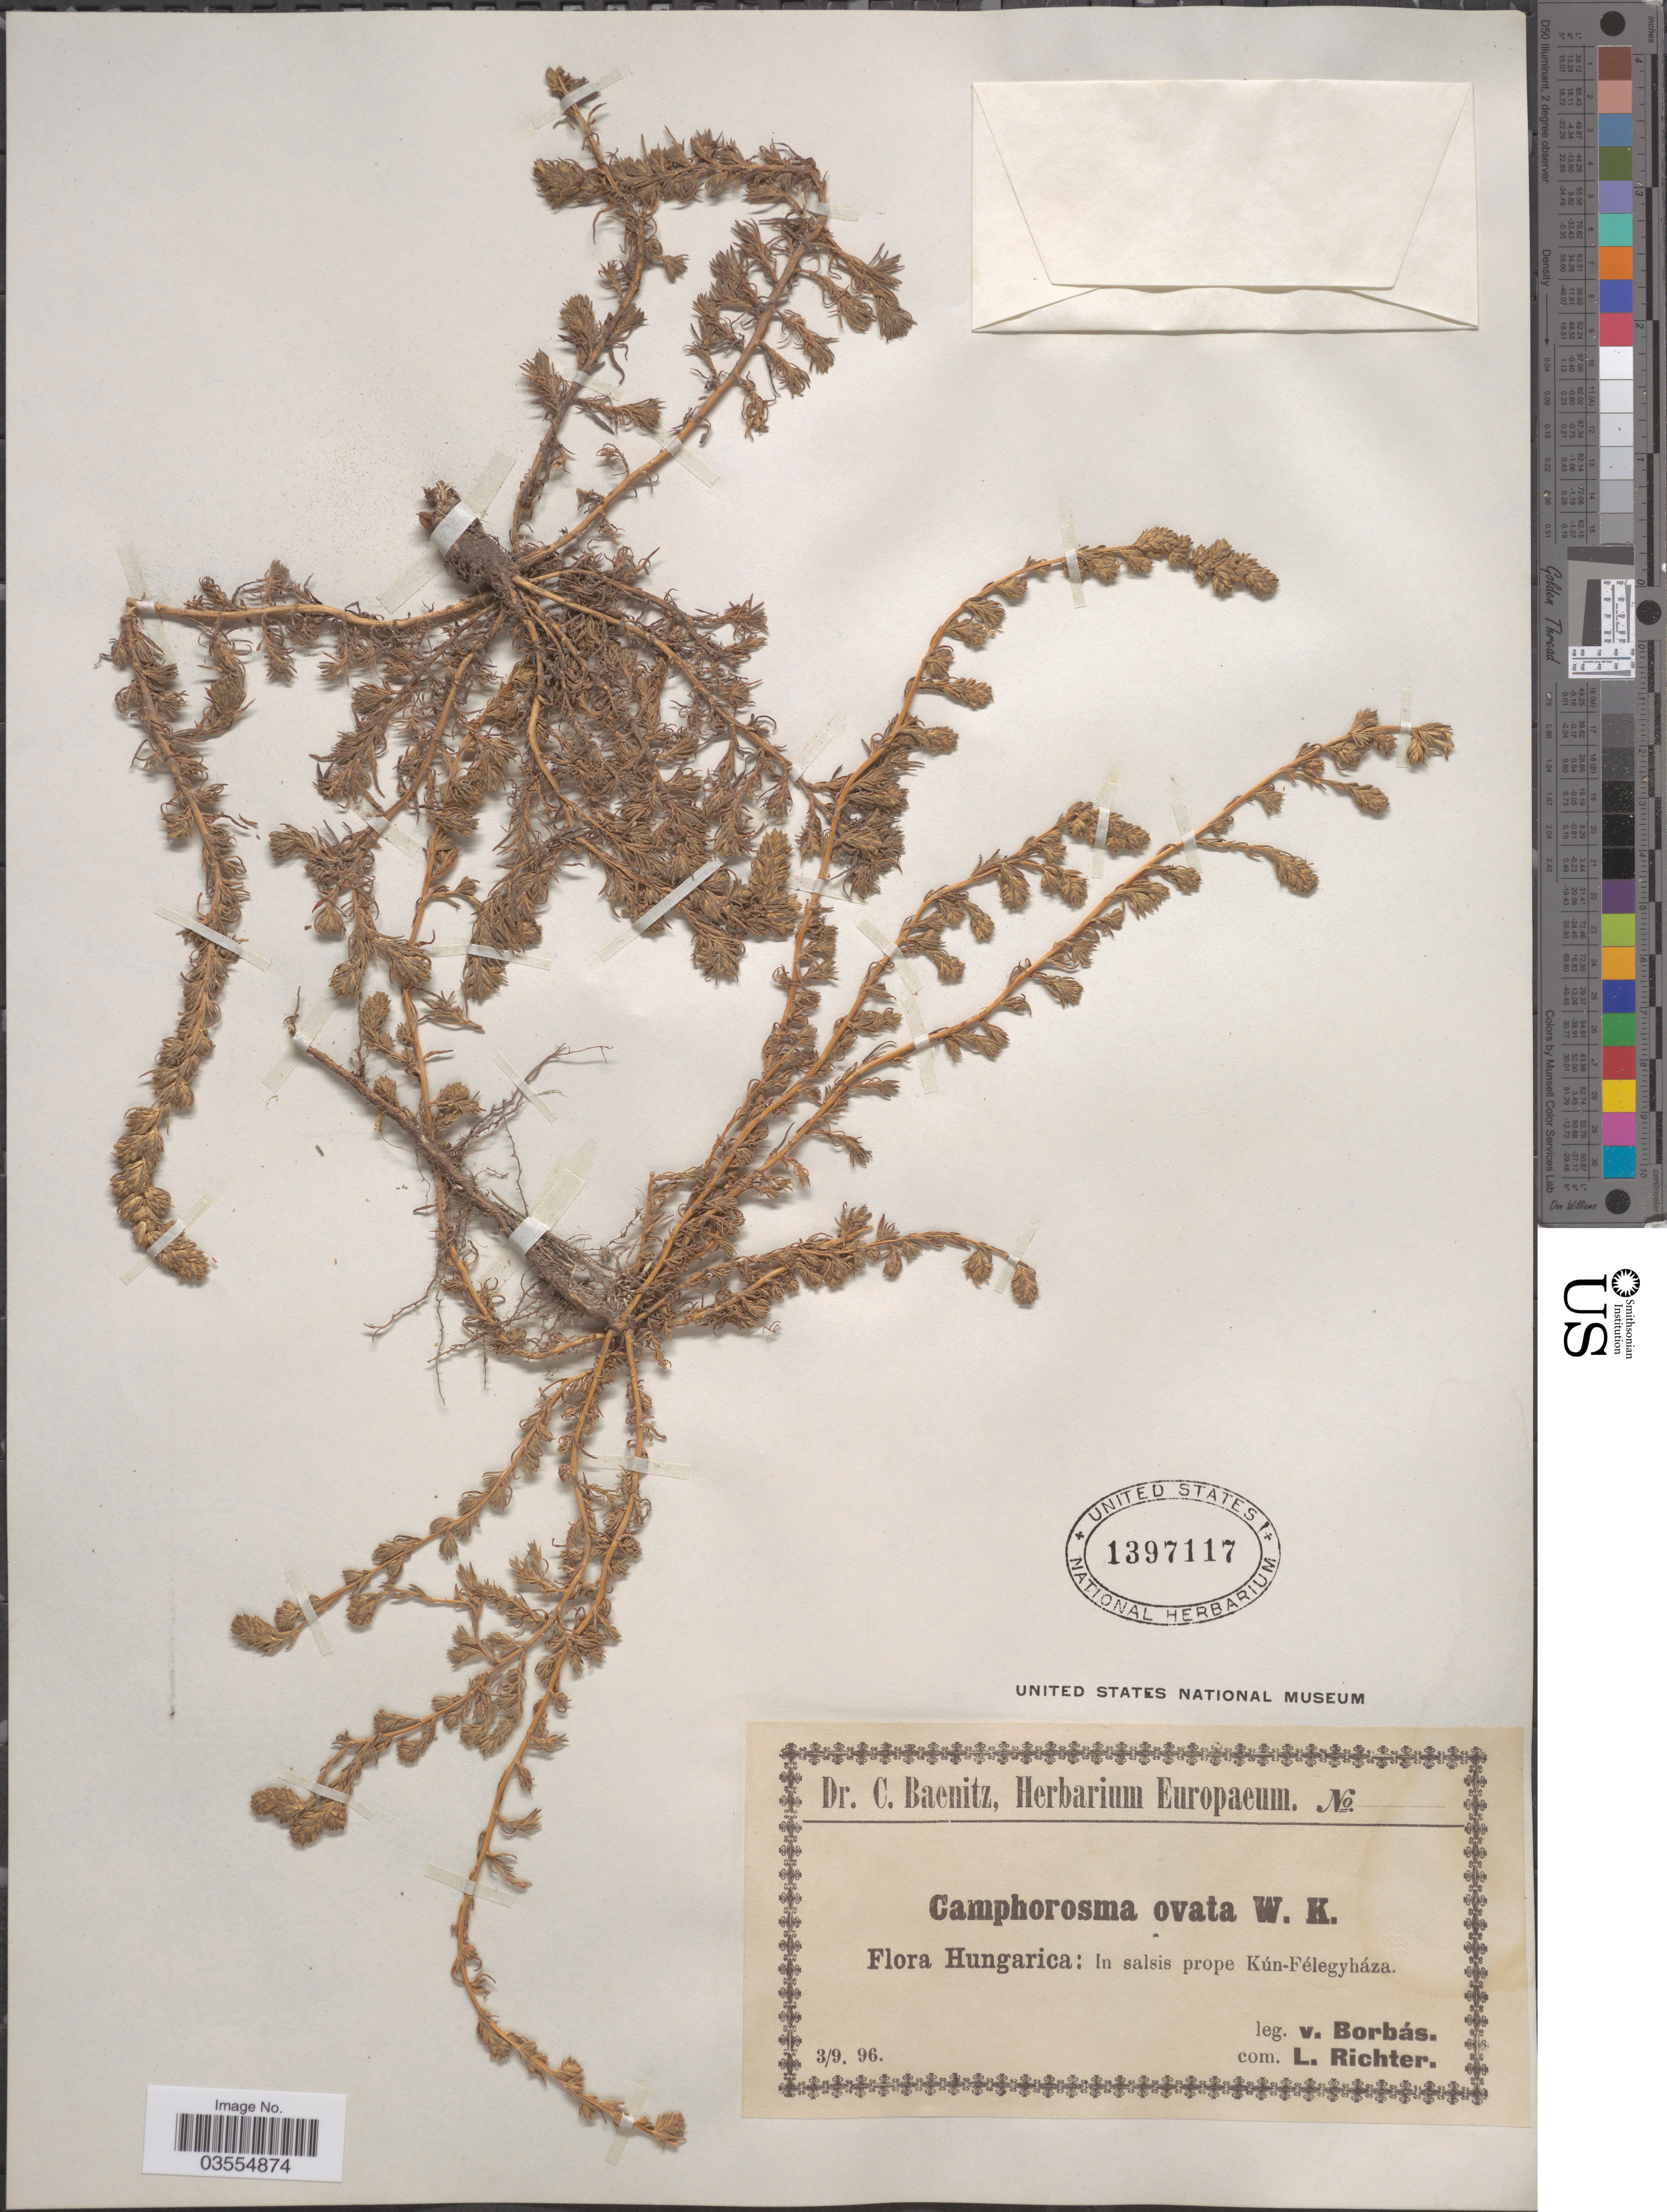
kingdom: Plantae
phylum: Tracheophyta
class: Magnoliopsida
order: Caryophyllales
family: Amaranthaceae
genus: Camphorosma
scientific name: Camphorosma ovata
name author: Waldst. & Kit.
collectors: V. von Borbás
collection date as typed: Transcribed d/m/y: 3/9/96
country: Hungary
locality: In salsis prope Kún-Félegyháza.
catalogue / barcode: US 1397117